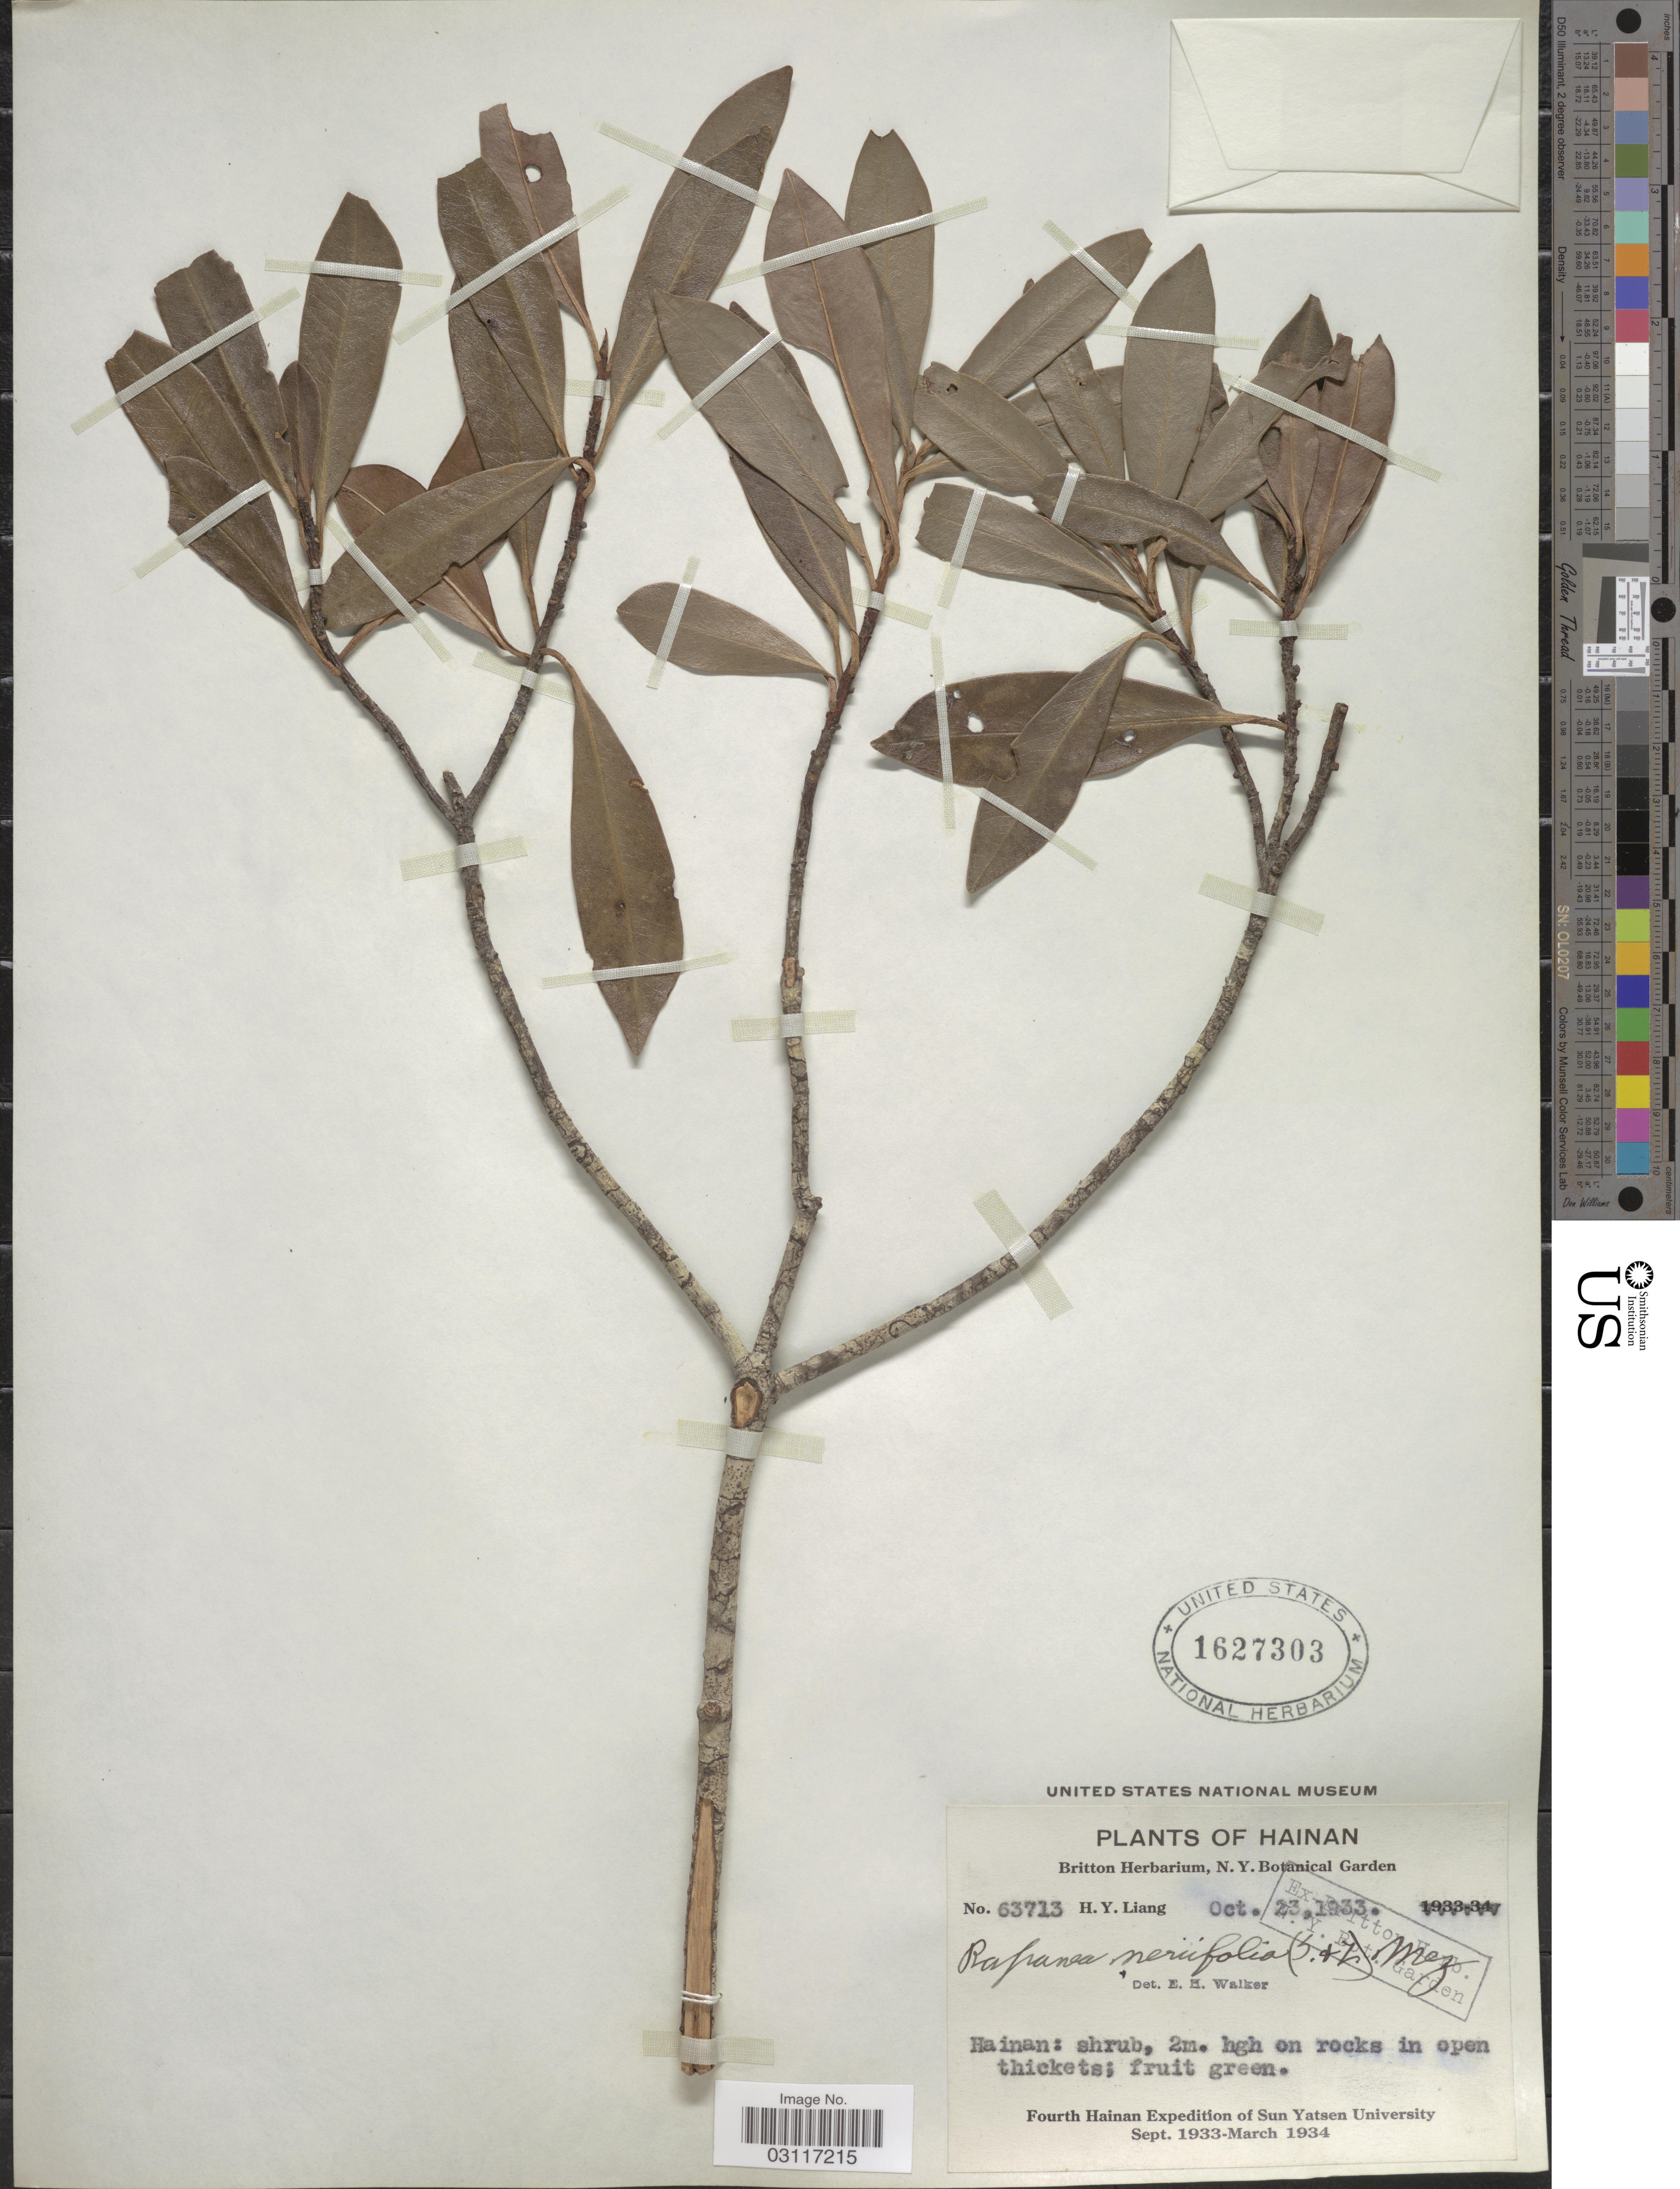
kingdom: Plantae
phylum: Tracheophyta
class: Magnoliopsida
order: Ericales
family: Primulaceae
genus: Myrsine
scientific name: Myrsine seguinii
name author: H. Lév.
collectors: H. Y. Liang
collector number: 63713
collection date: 1933-10-23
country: China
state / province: Hainan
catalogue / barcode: US 1627303